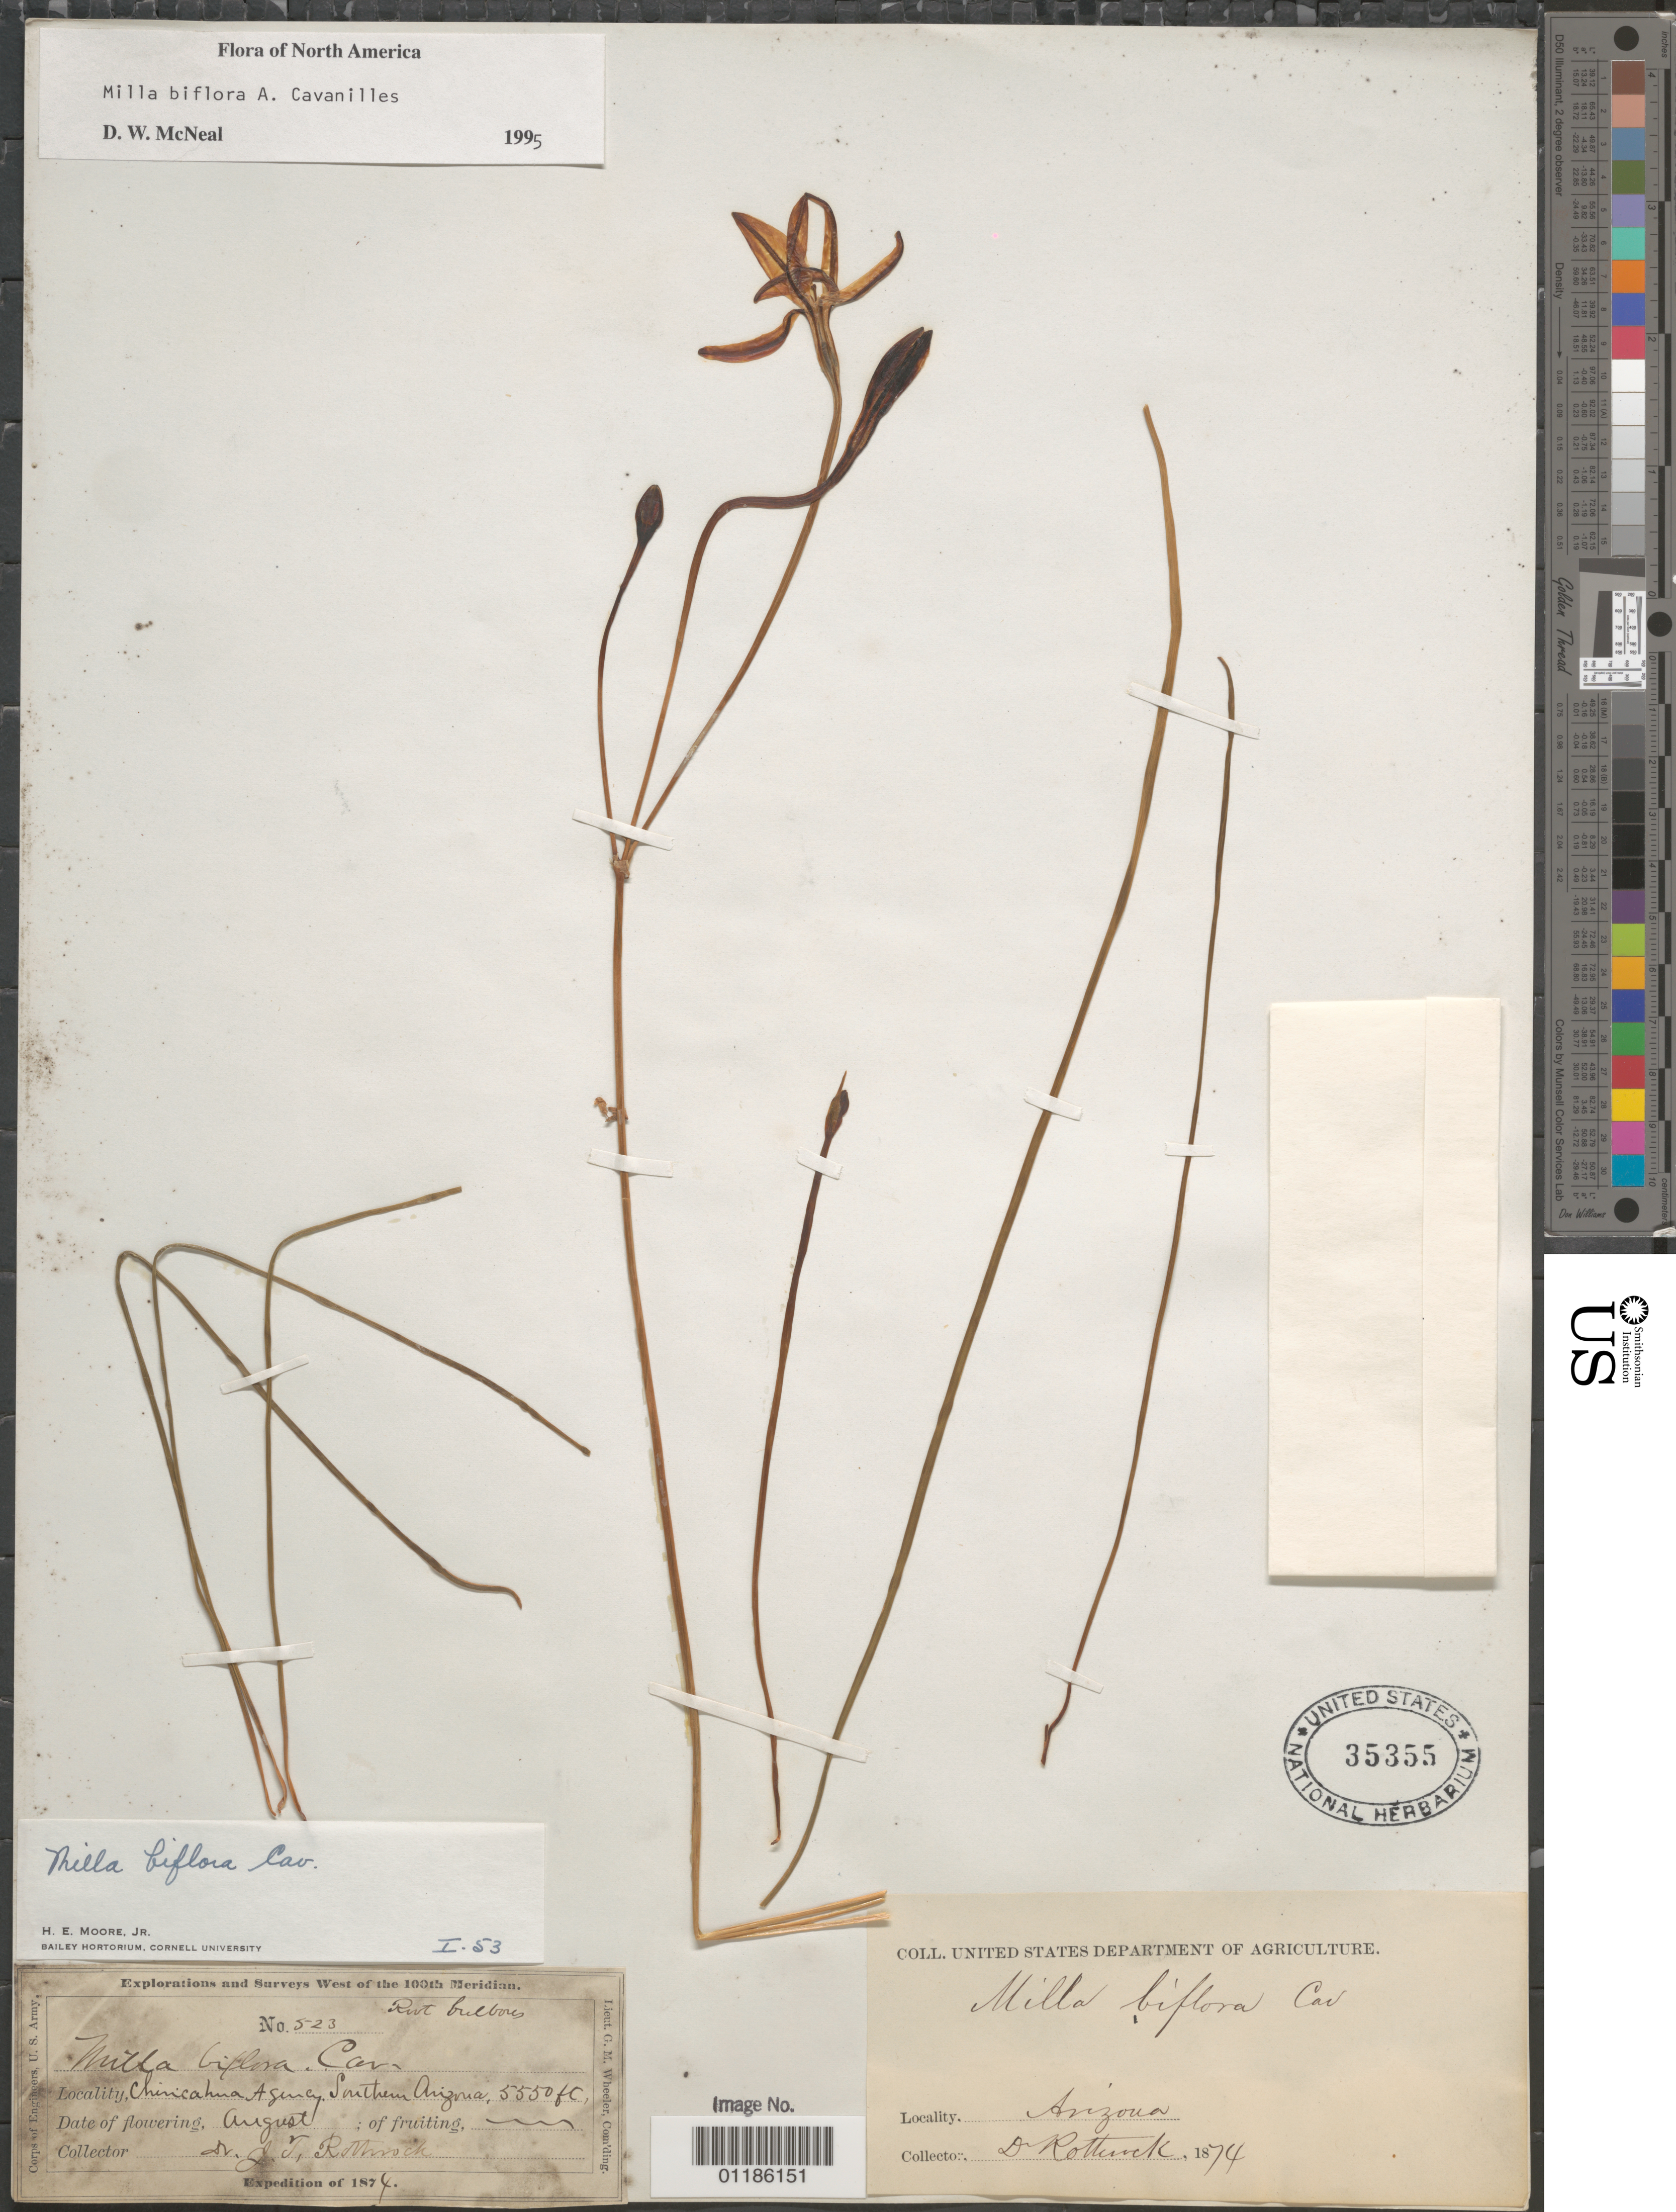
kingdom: Plantae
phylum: Tracheophyta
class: Liliopsida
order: Asparagales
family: Asparagaceae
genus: Milla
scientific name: Milla biflora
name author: Cav.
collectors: J. T. Rothrock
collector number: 523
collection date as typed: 1874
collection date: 1874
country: United States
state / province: Arizona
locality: Chiricahua Agency, S. Arizona.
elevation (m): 1692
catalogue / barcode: US 35355